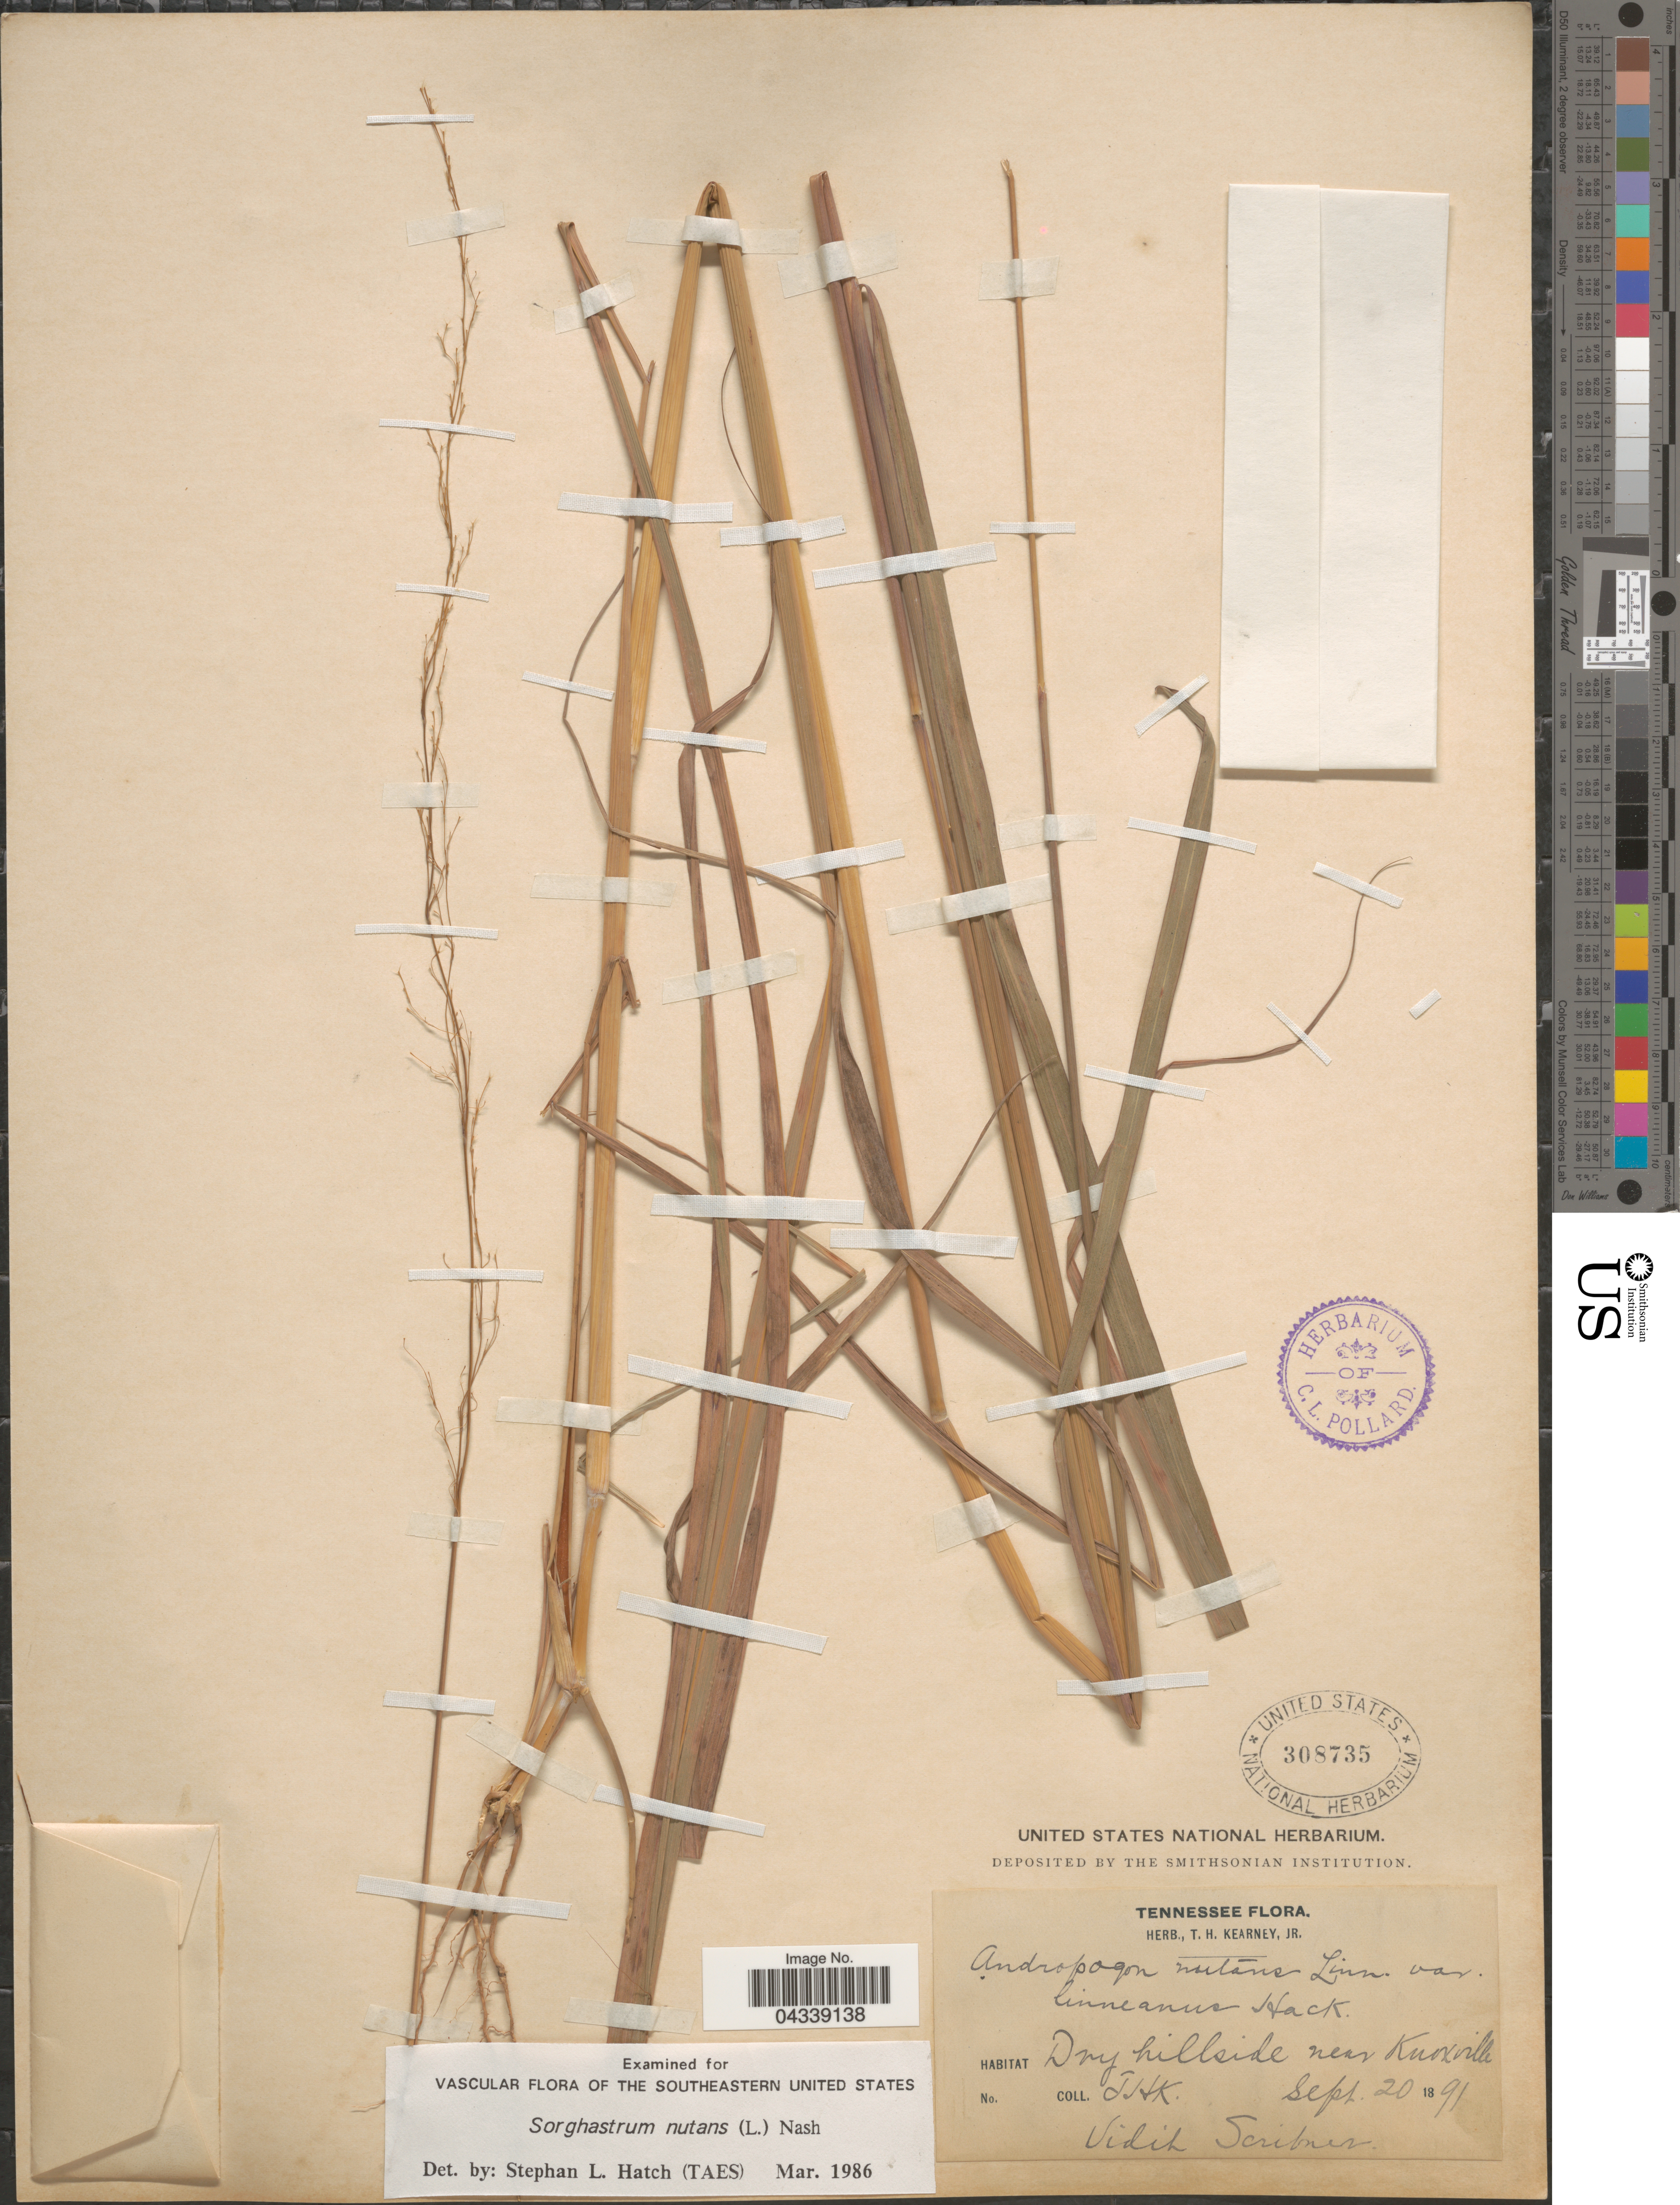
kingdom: Plantae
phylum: Tracheophyta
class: Liliopsida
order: Poales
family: Poaceae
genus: Sorghastrum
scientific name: Sorghastrum nutans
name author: (L.) Nash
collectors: T. H. Kearney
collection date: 1891-09-20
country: United States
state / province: Tennessee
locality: Dry hillside near Knoxville.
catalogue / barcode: US 308735